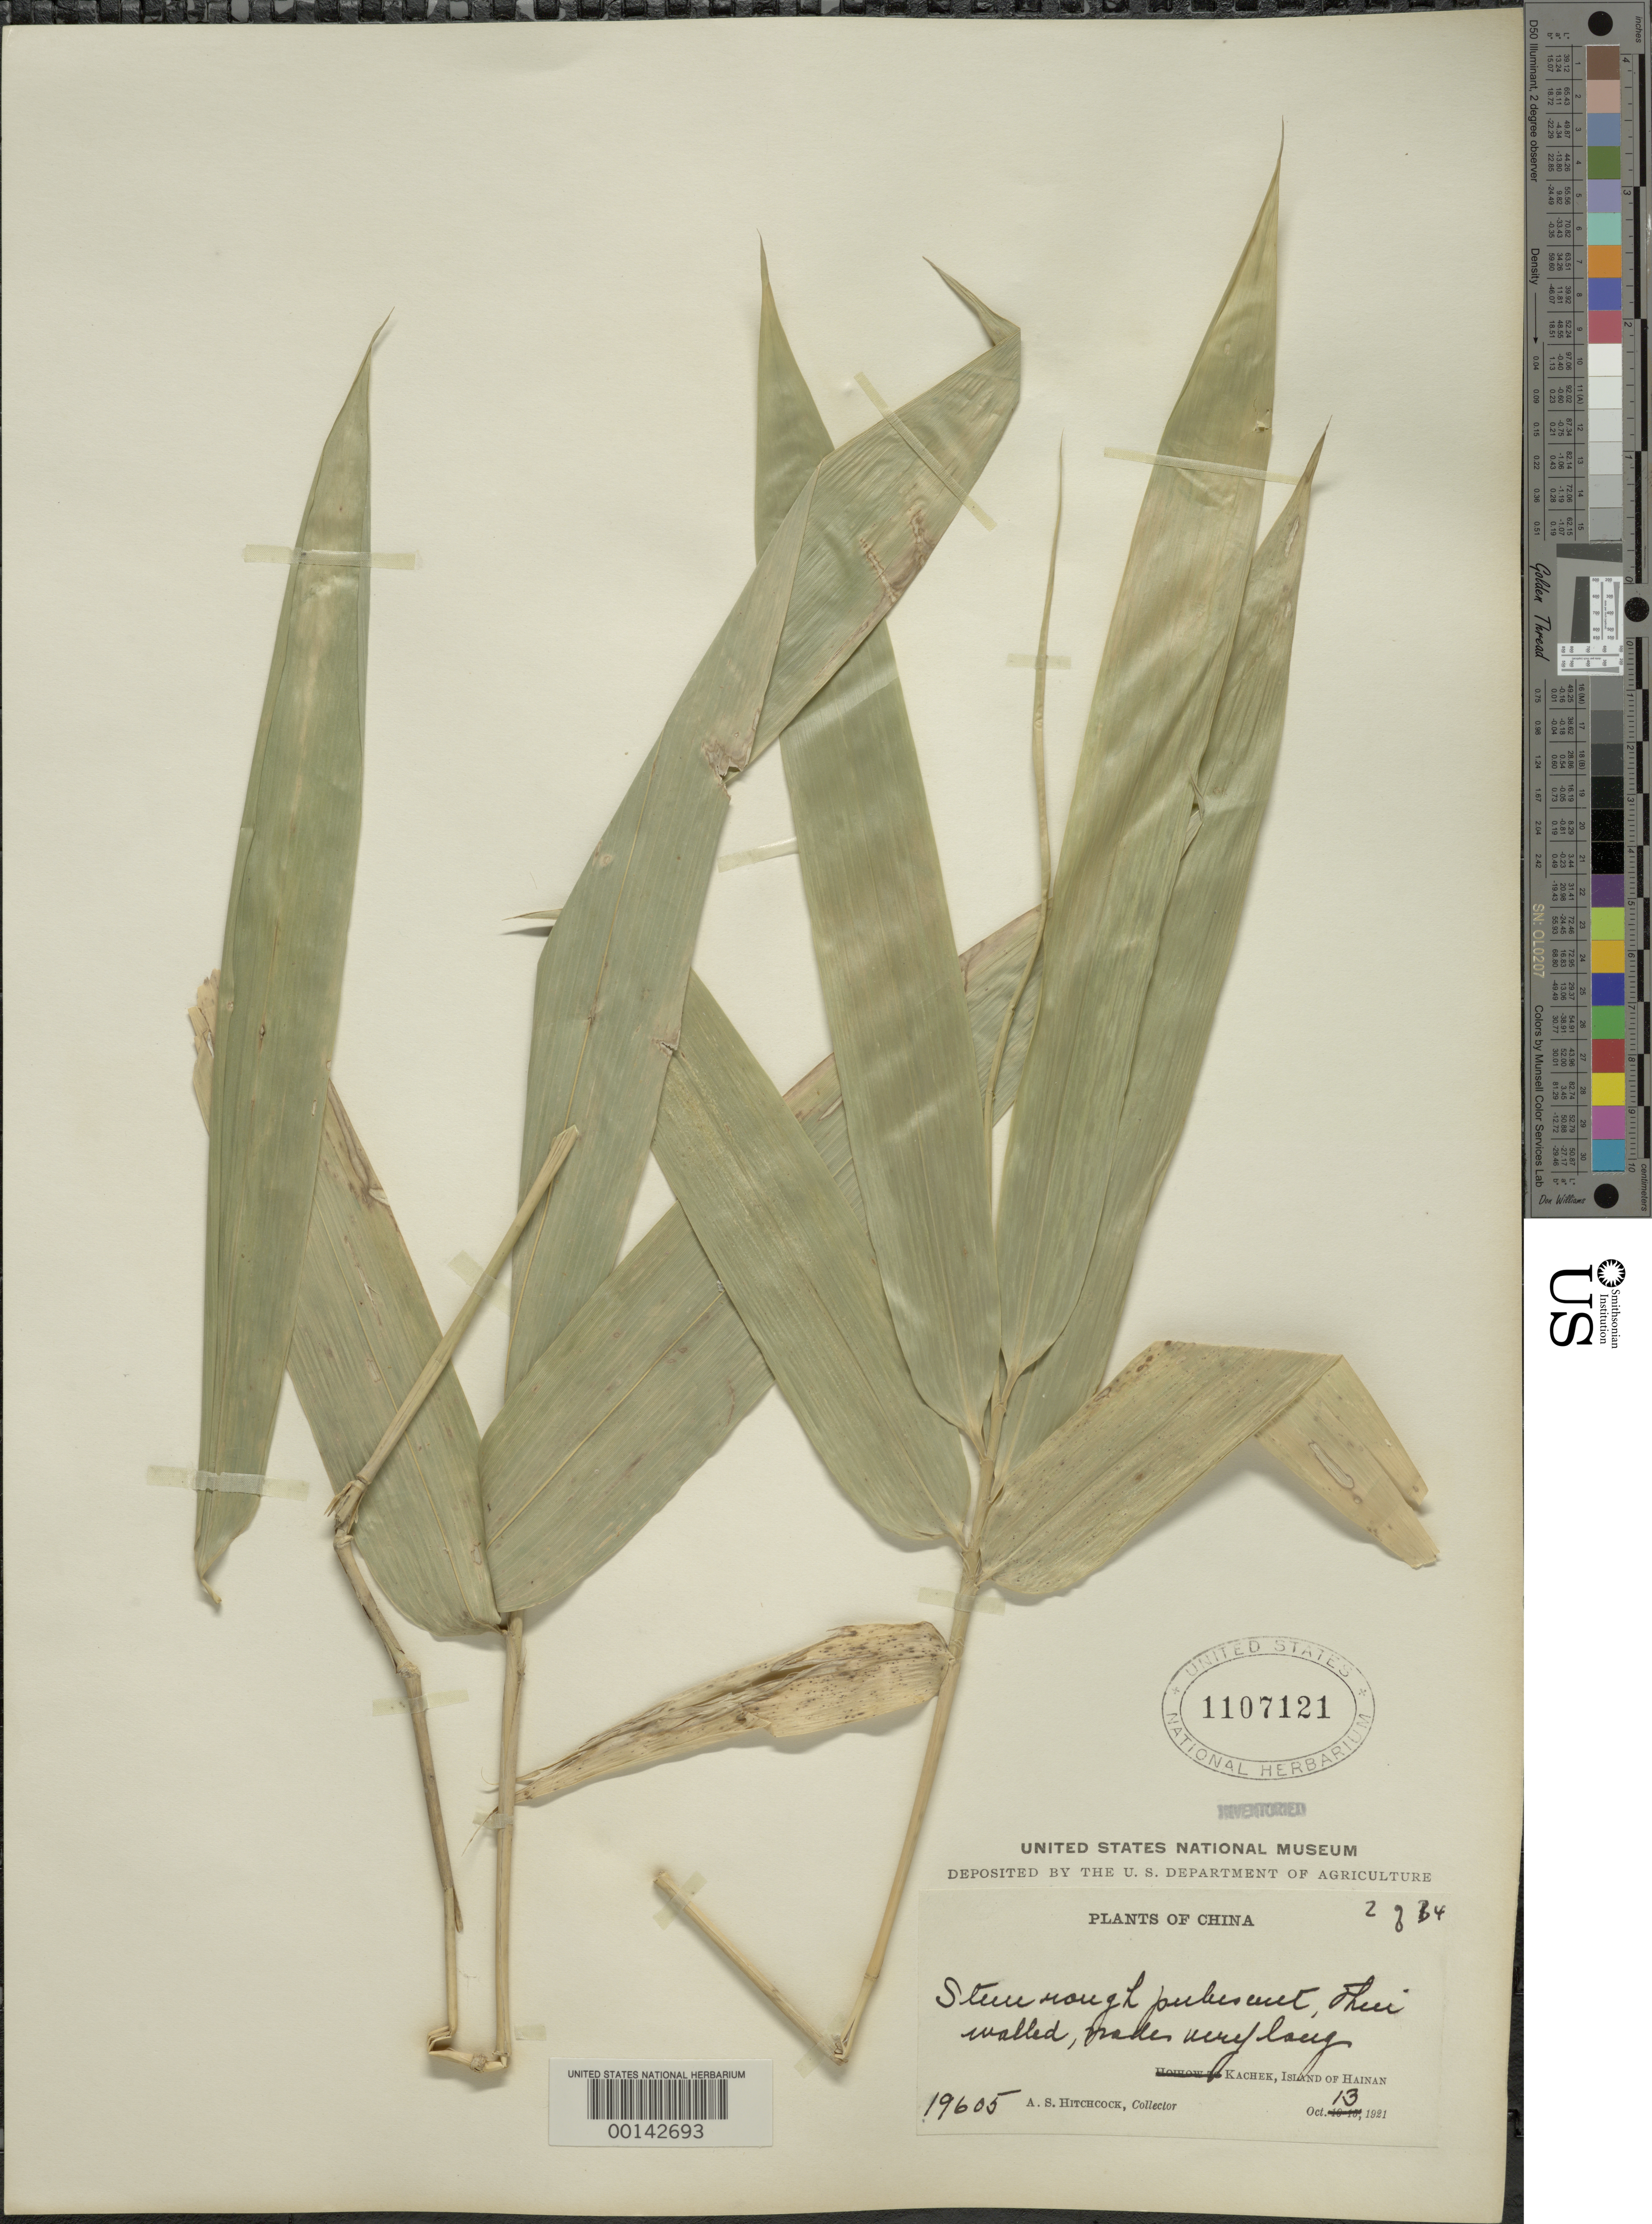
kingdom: Plantae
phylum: Tracheophyta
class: Liliopsida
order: Poales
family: Poaceae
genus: Schizostachyum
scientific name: Schizostachyum sp.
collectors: A. S. Hitchcock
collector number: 19605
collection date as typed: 13 Oct 1921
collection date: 1921-10-13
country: China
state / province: Hainan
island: Hainan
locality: Kachek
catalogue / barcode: US 1107121